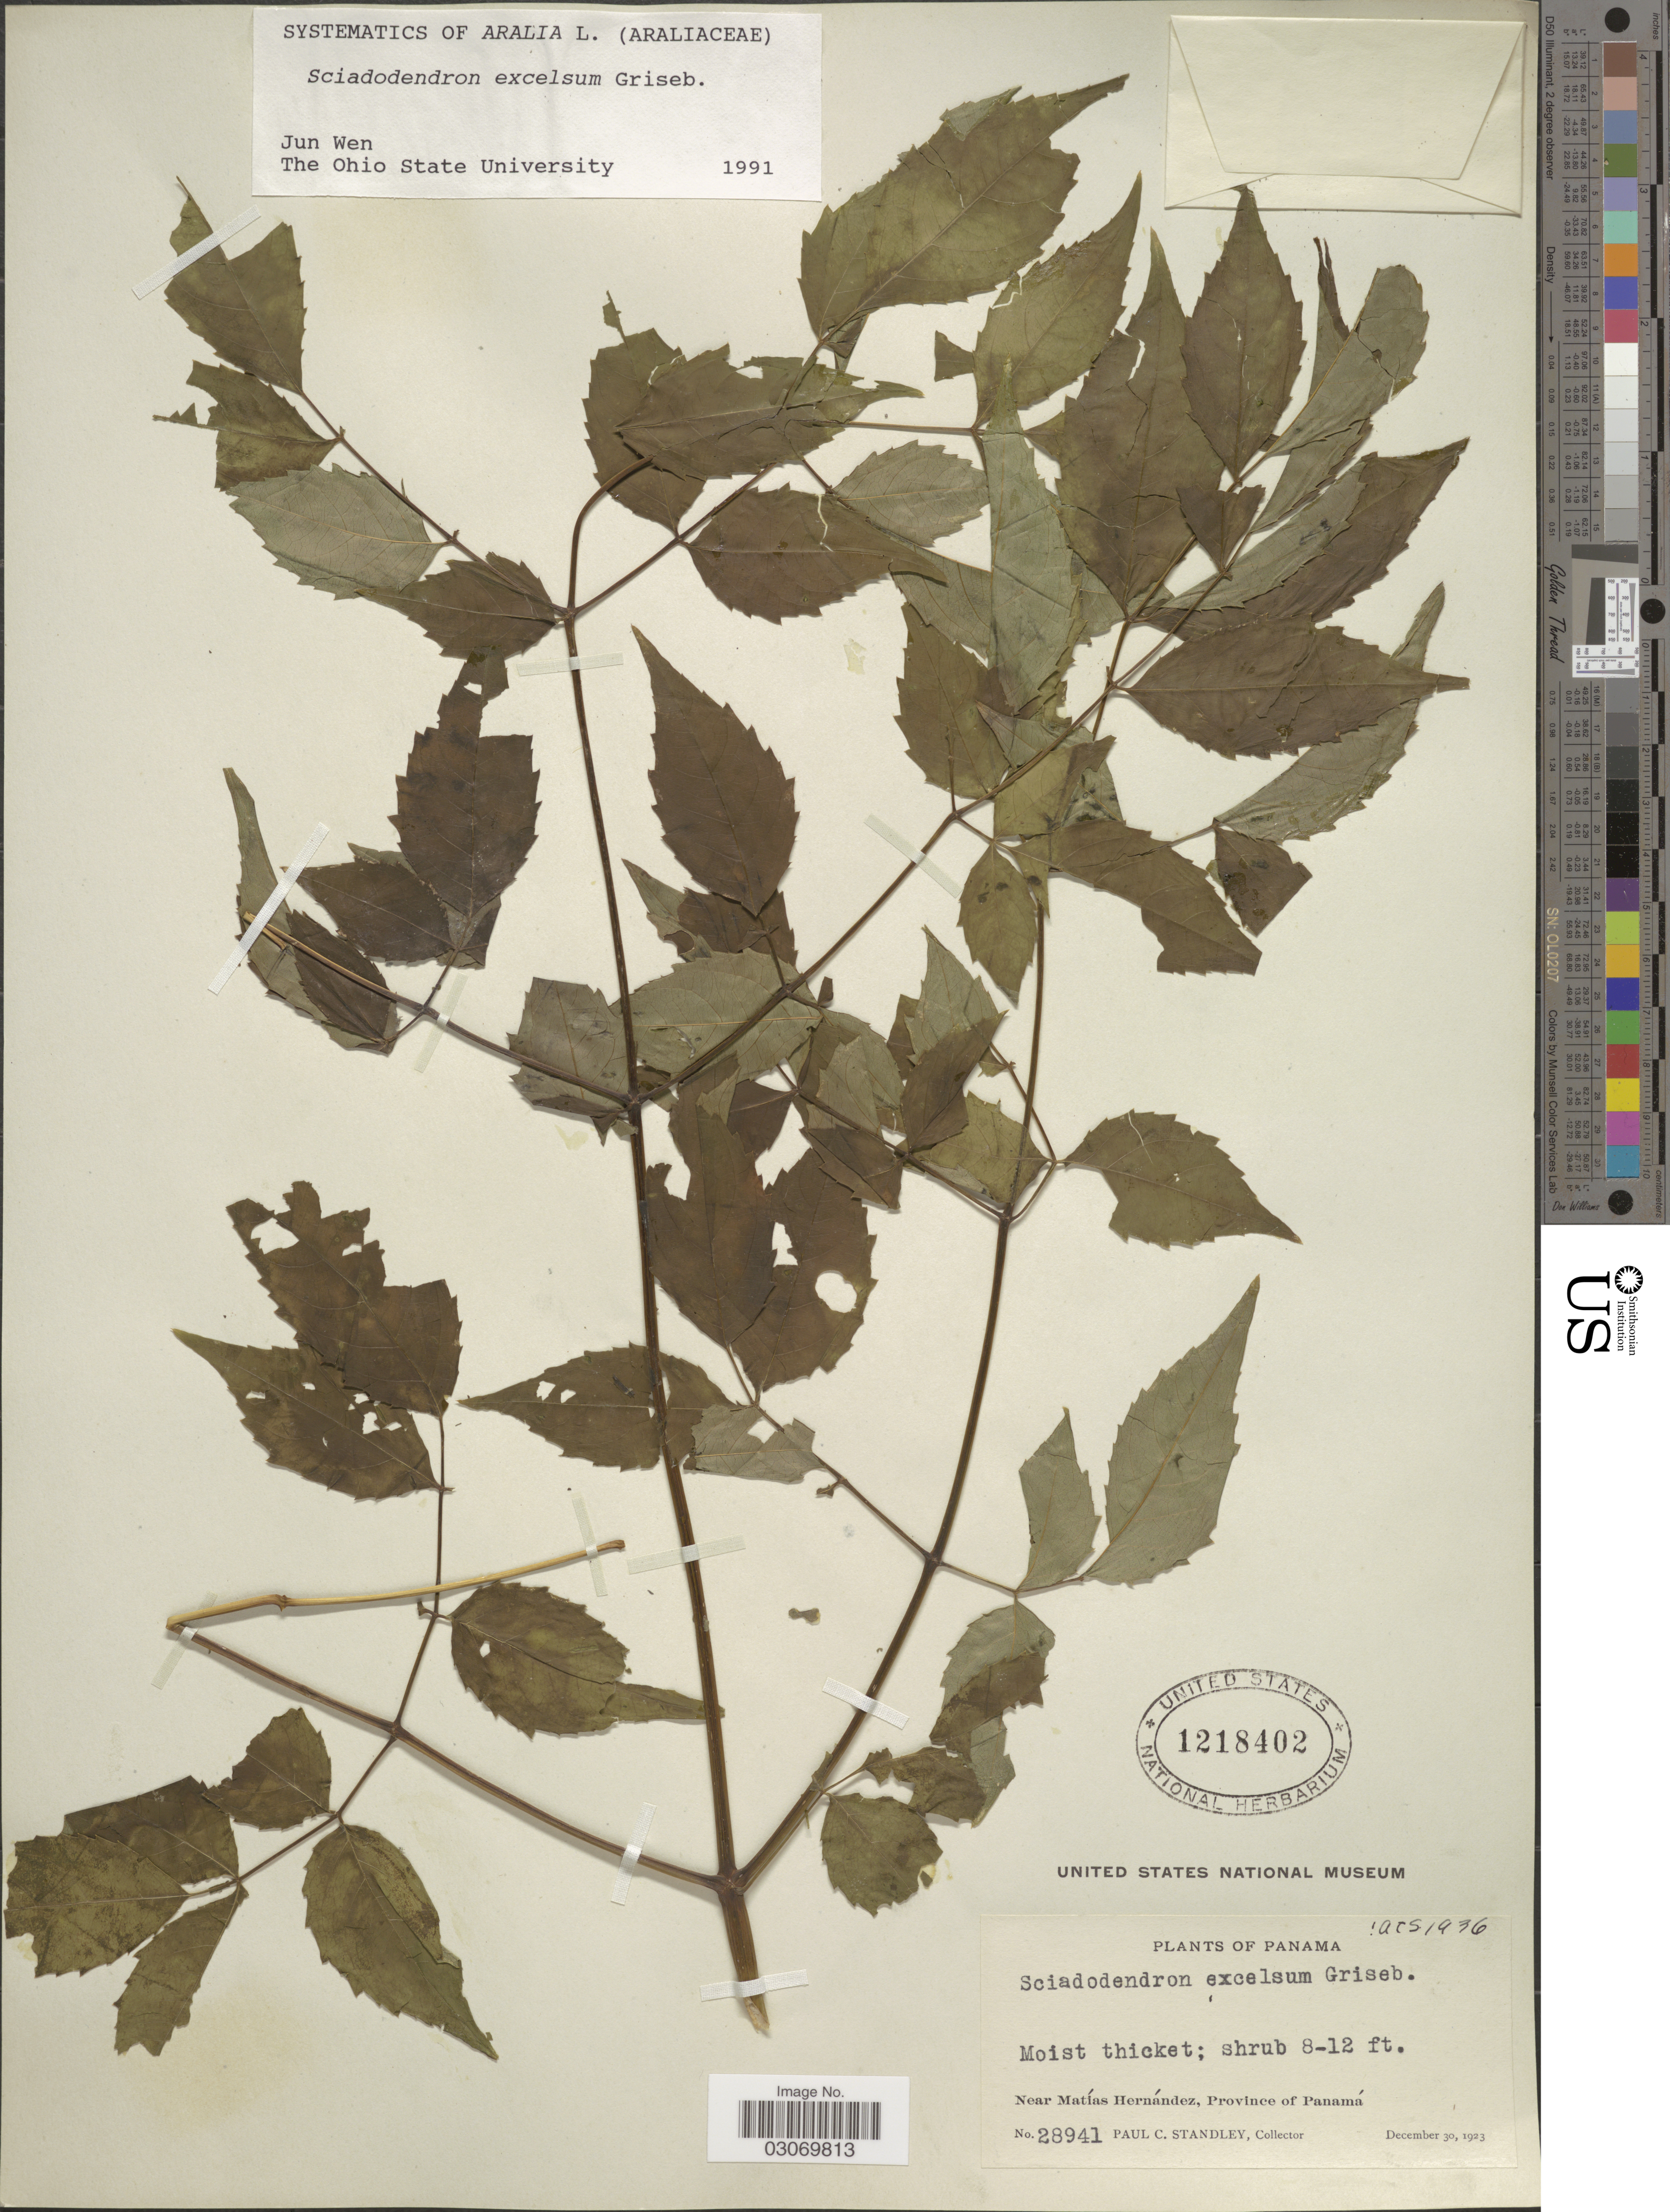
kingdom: Plantae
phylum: Tracheophyta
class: Magnoliopsida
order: Apiales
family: Araliaceae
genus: Sciadodendron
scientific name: Sciadodendron sp.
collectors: P. C. Standley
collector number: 28941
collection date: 1923-12-30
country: Panama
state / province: Panamá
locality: Near Matías Hernández, Province of Panamá.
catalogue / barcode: US 1218402